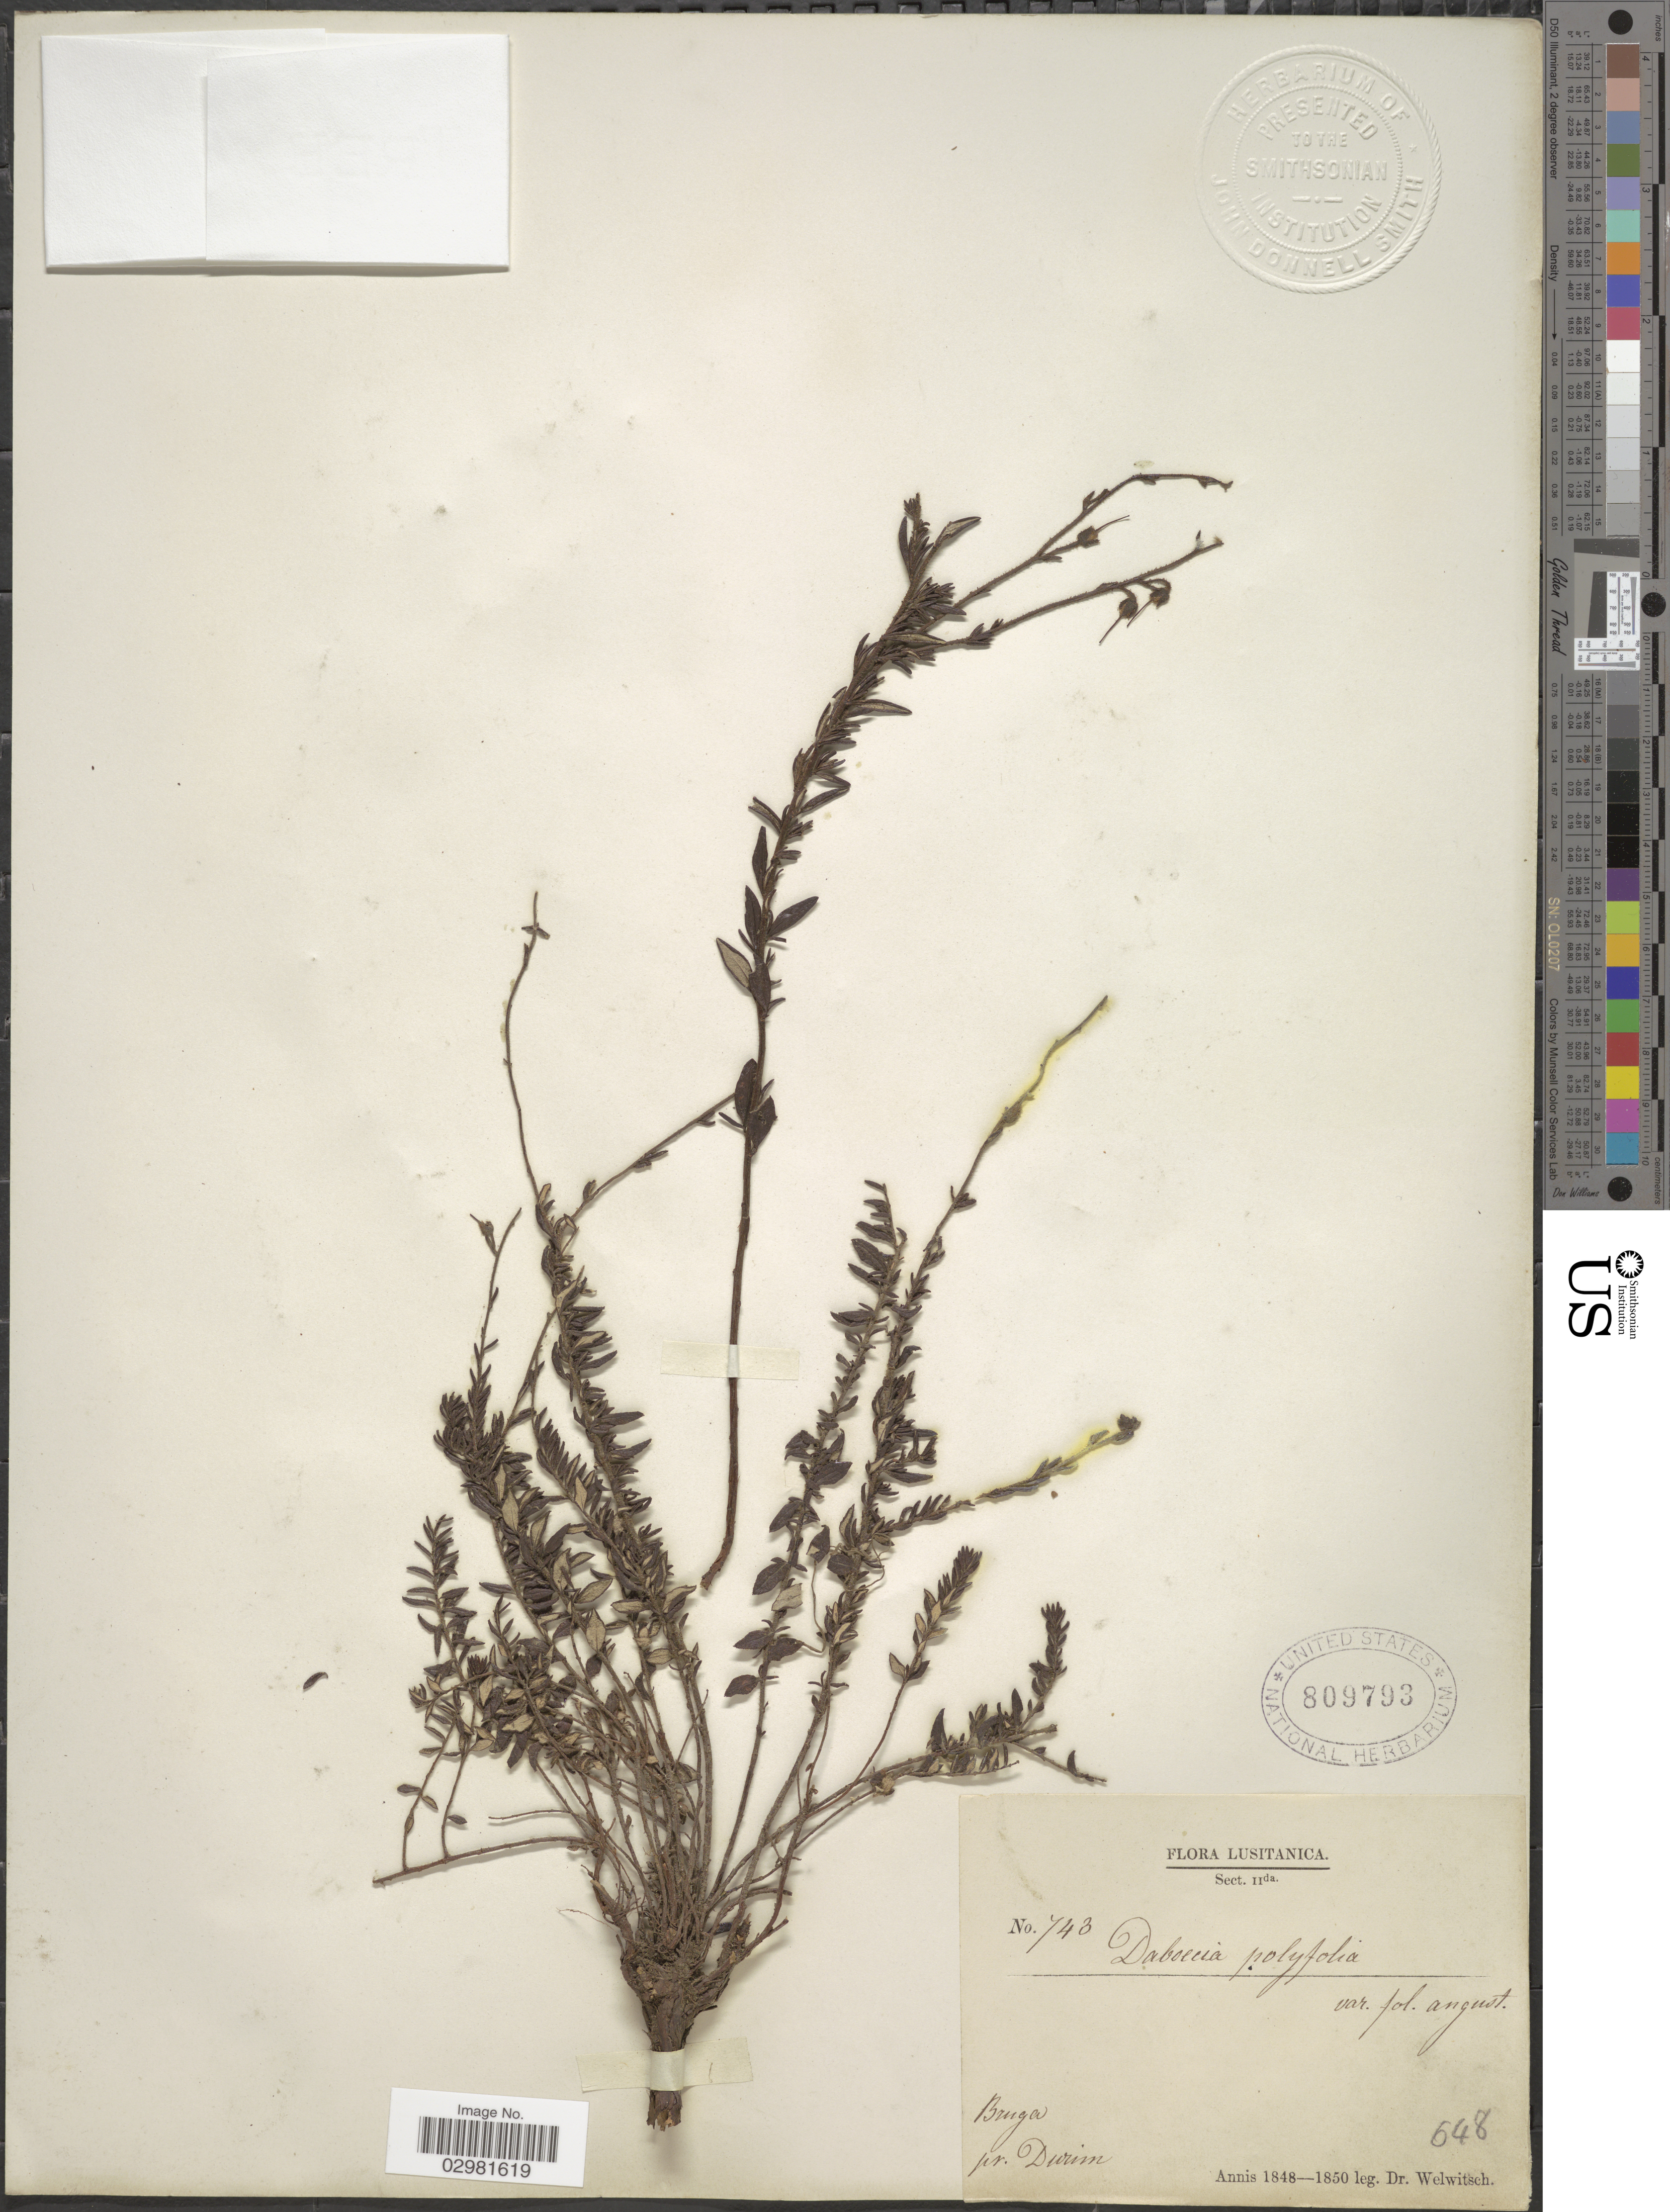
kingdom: Plantae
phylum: Tracheophyta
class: Magnoliopsida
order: Ericales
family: Ericaceae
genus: Daboecia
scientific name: Daboecia polifolia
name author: D. Don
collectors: -. Welwitsch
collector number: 743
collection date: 1848/1850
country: Portugal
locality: Bruga, pr. Durim, Lusitanica.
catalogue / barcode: US 809793